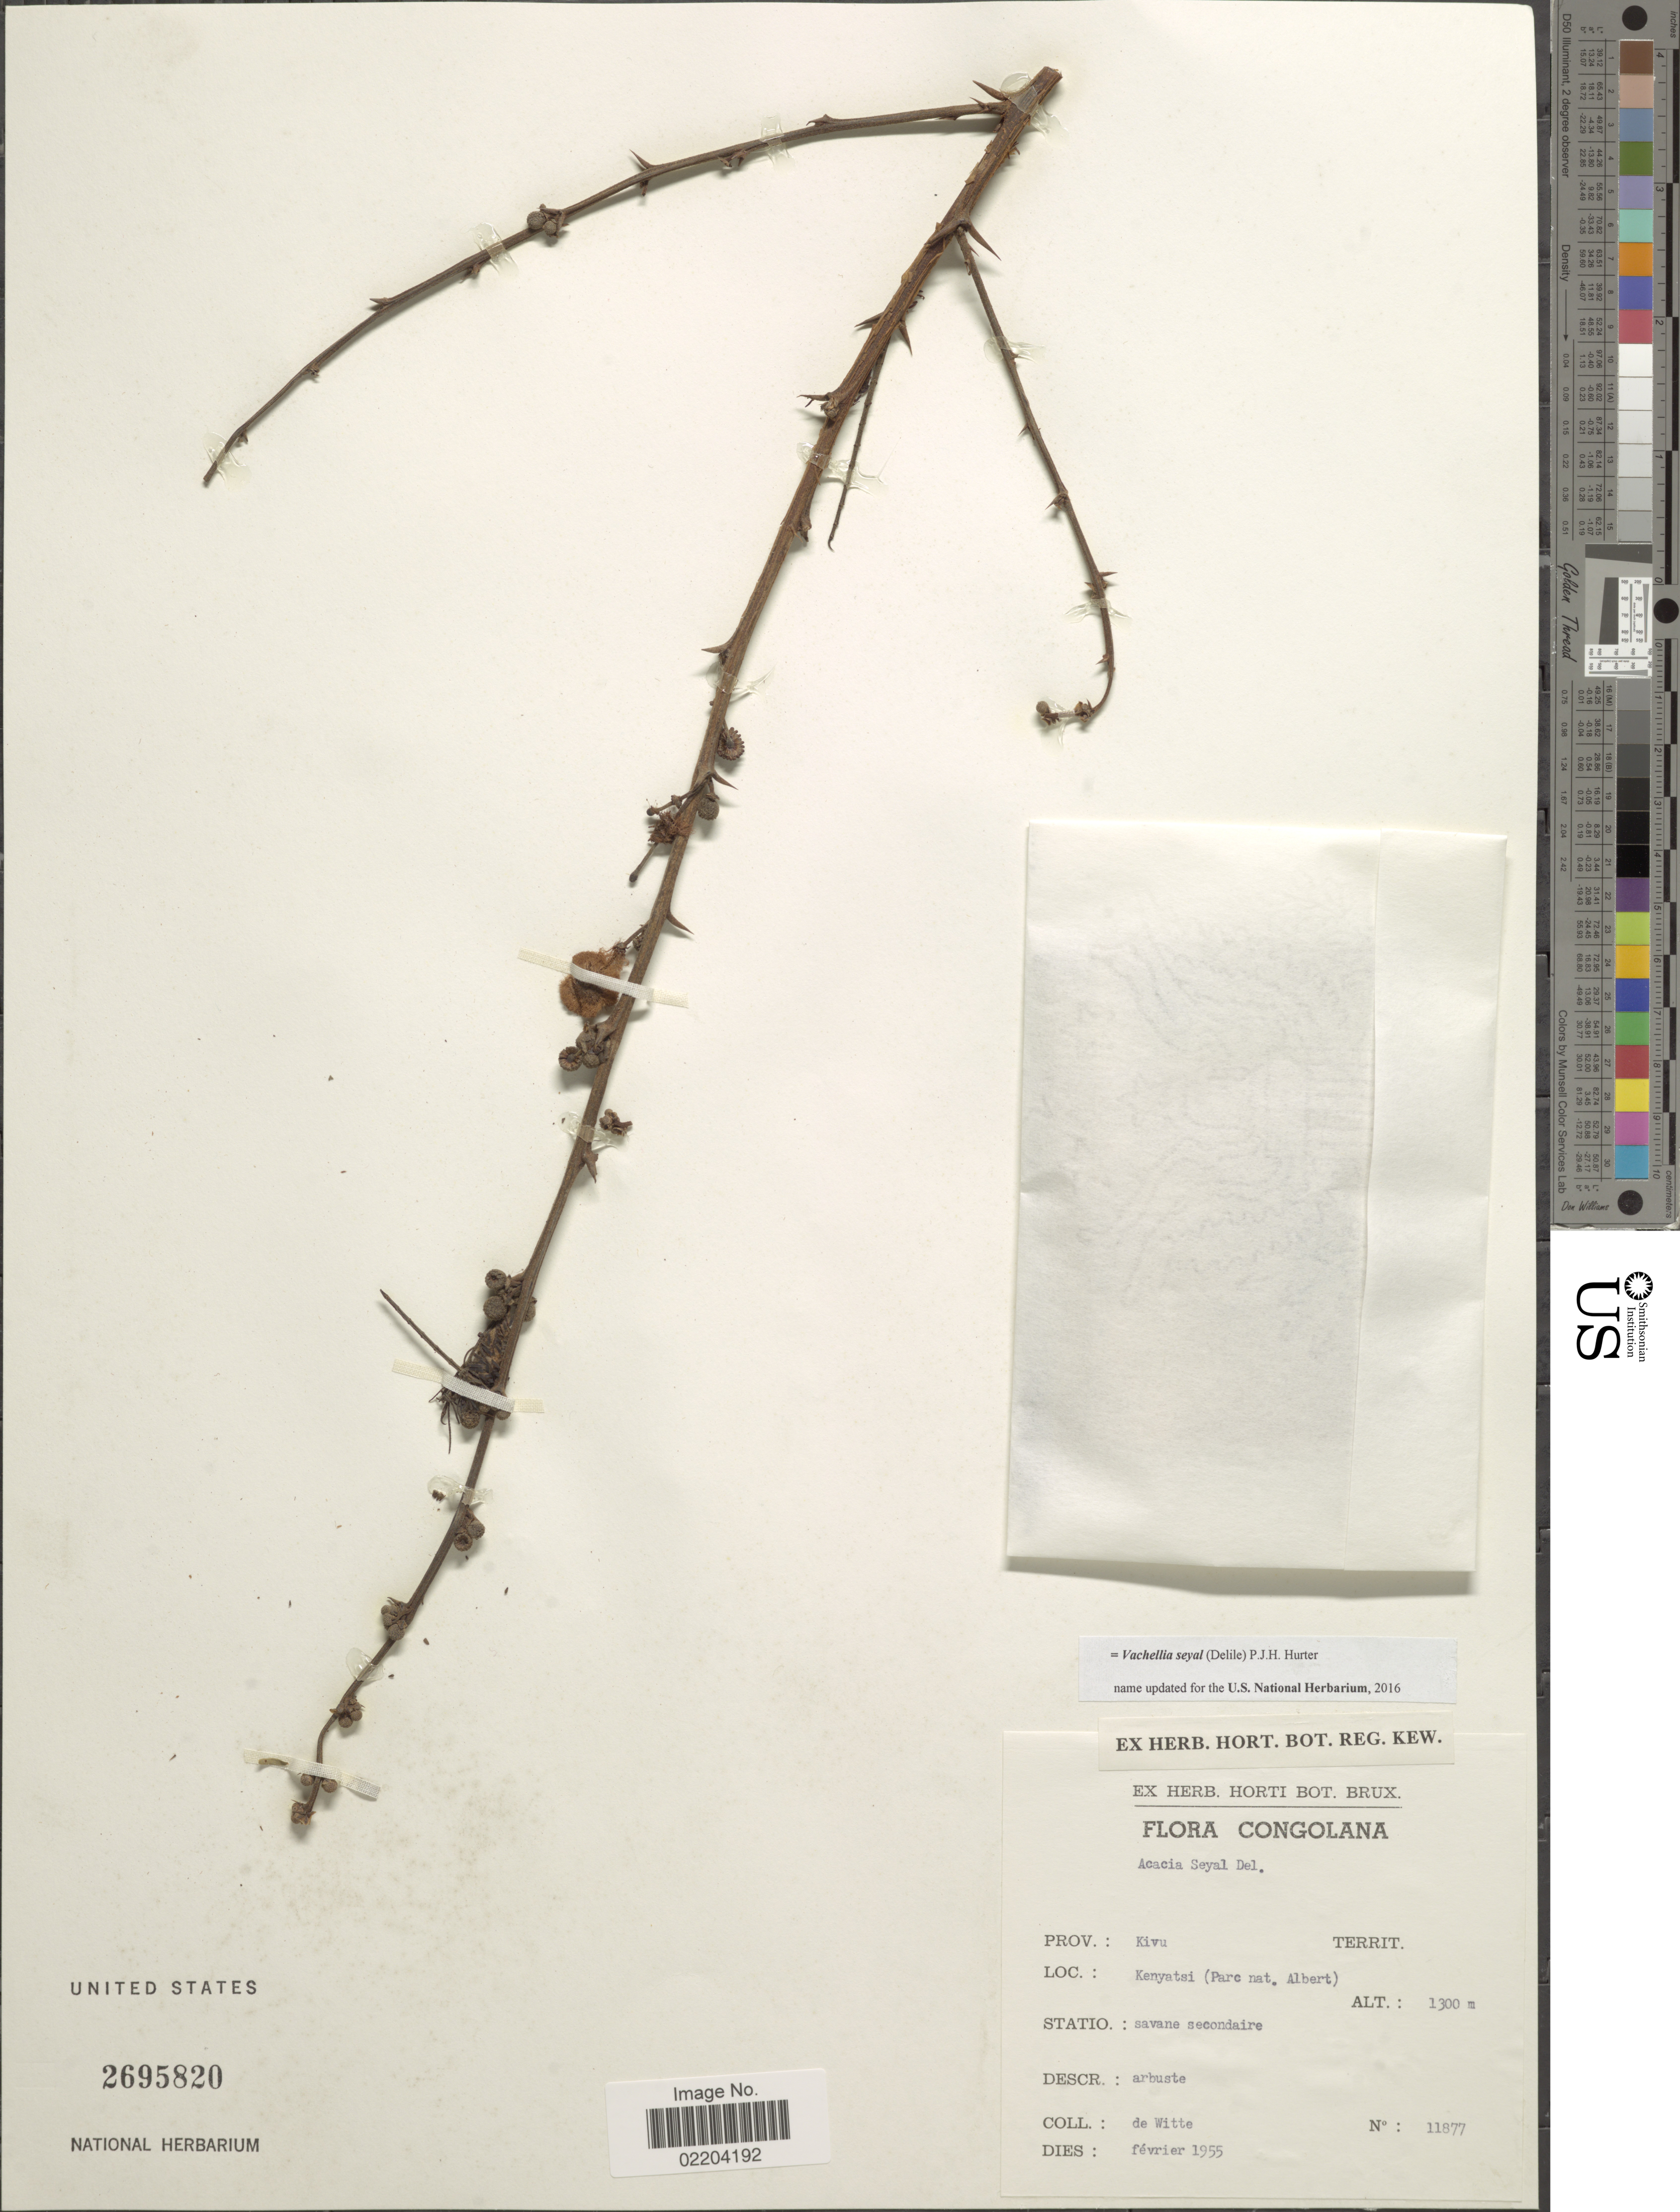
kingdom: Plantae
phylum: Tracheophyta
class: Magnoliopsida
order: Fabales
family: Fabaceae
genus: Vachellia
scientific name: Vachellia seyal var. seyal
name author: (Delile) P.J.H. Hurter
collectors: -. de Witte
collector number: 11877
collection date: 1955-02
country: Congo, Democratic Republic of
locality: Congolana, Prov. Kivu, Kenyatsi (Parc Nat. Albert)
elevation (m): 1300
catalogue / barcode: US 2695820